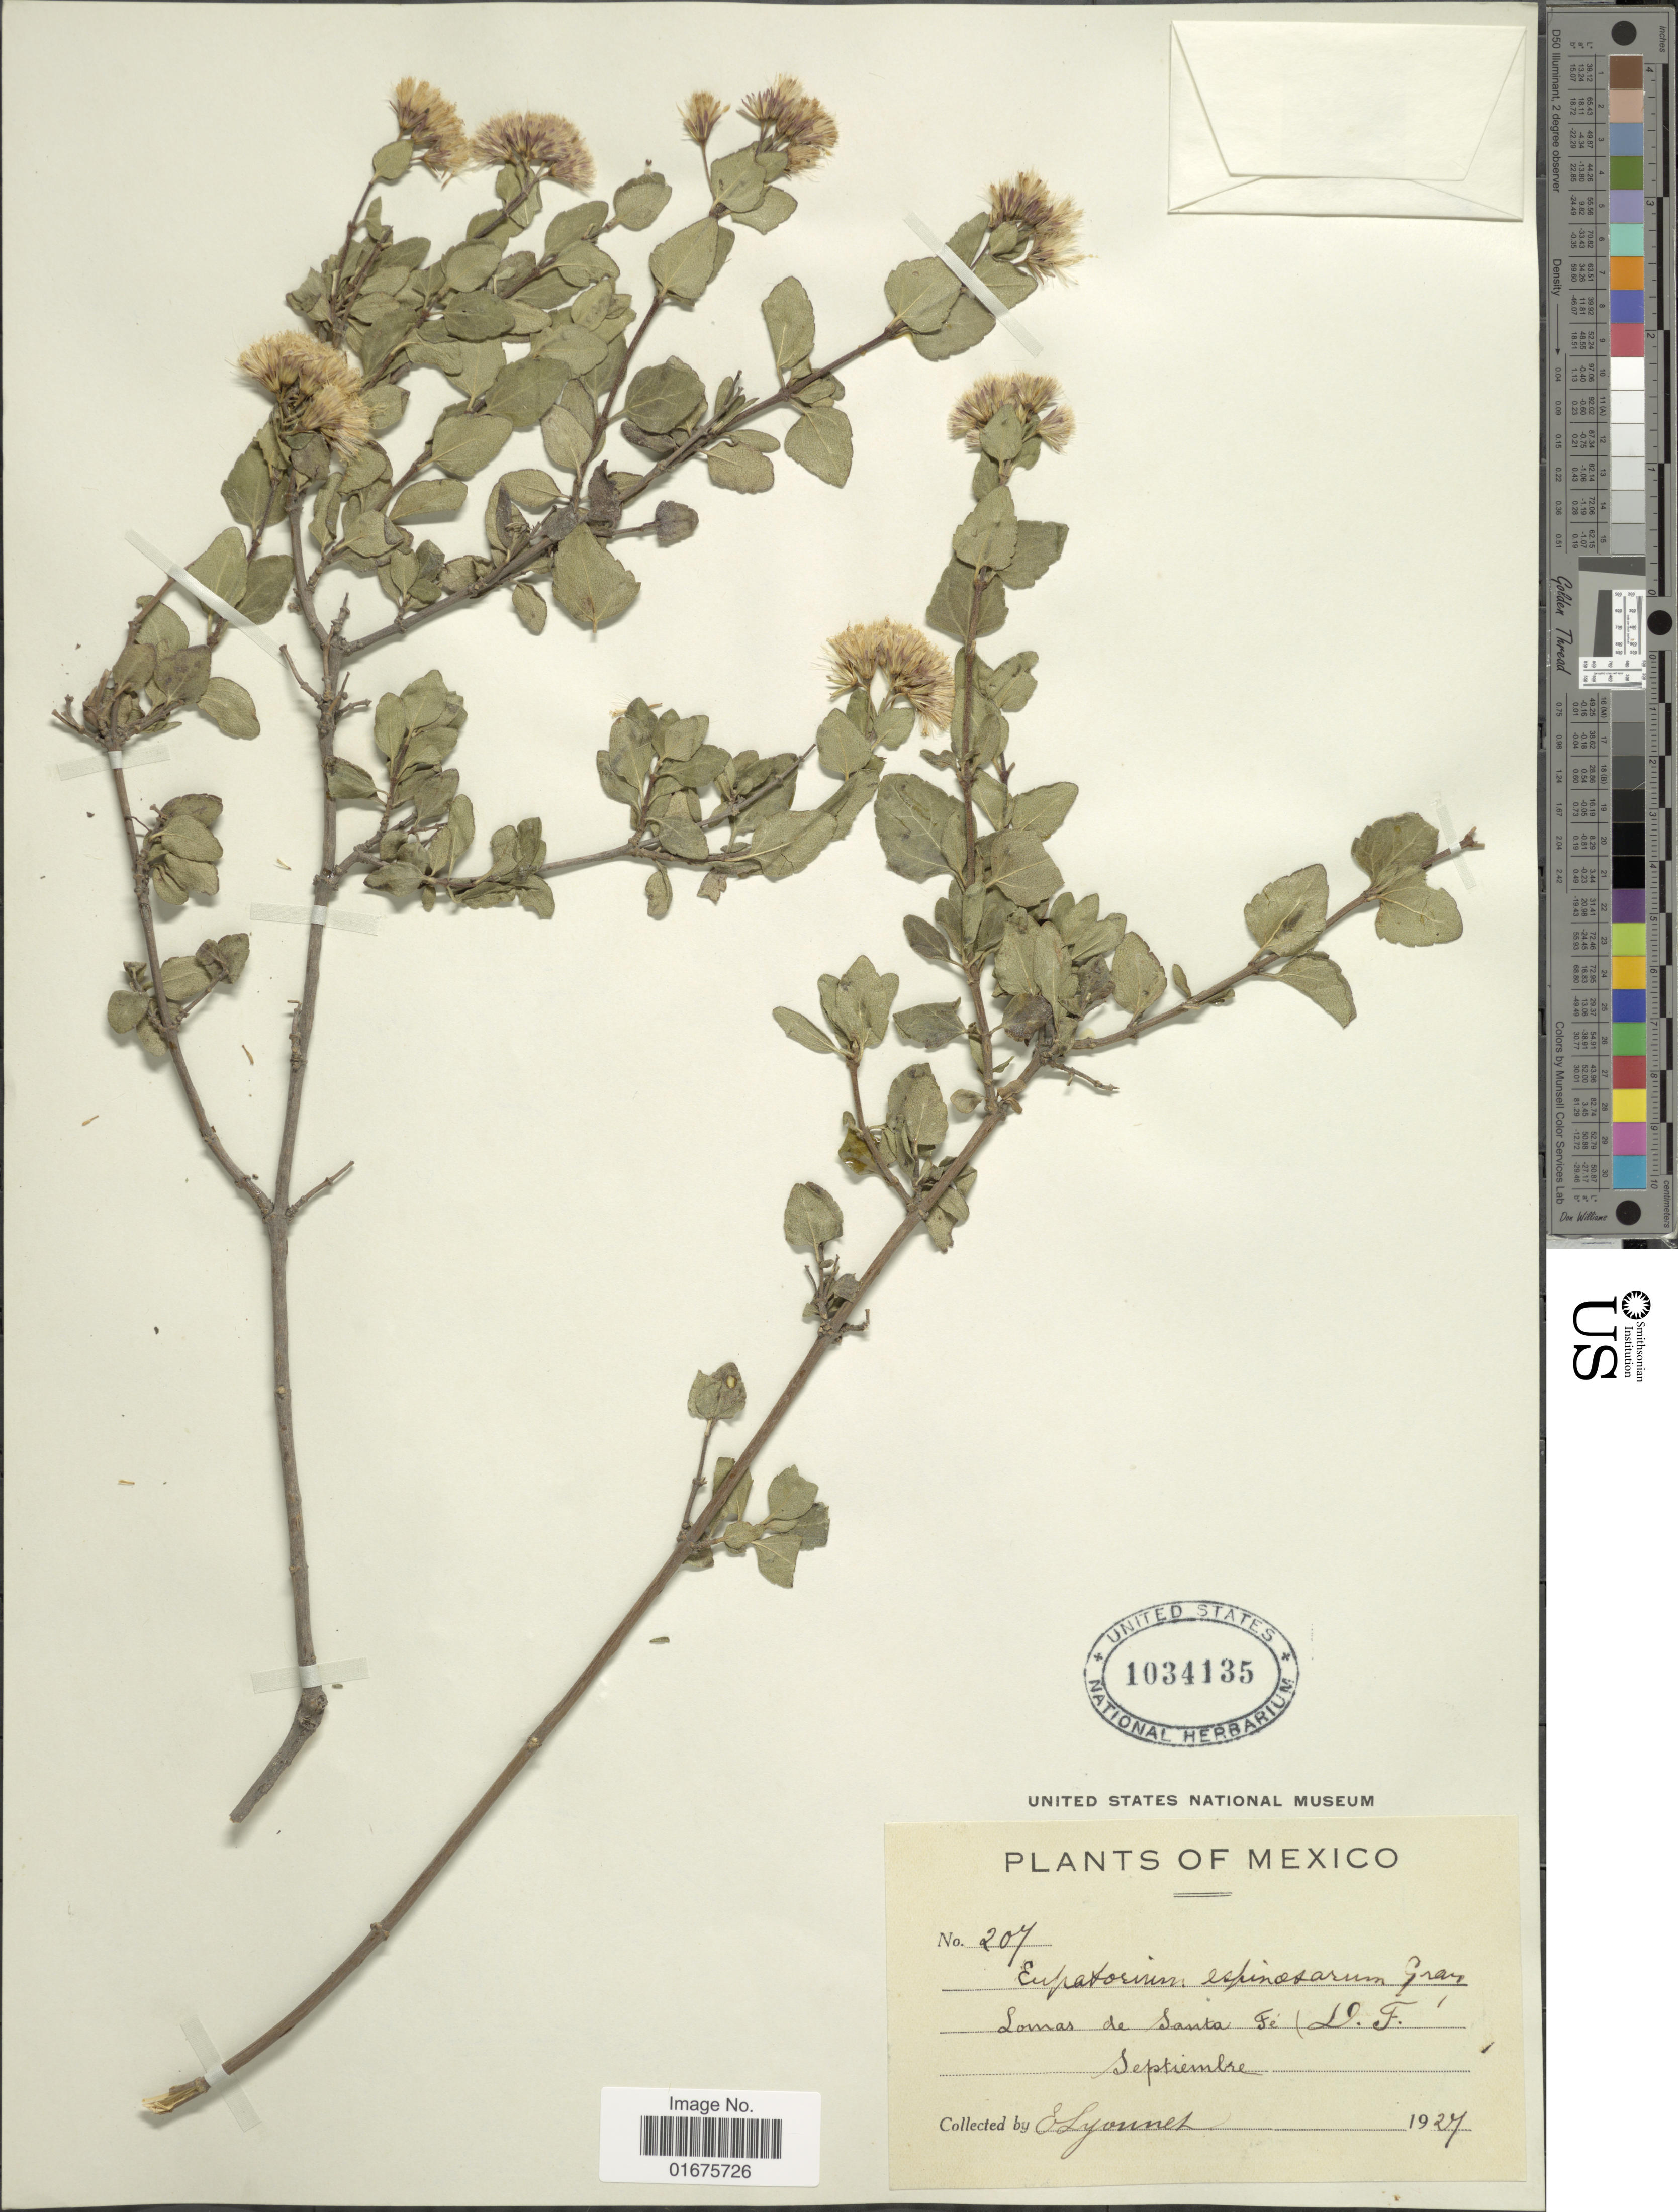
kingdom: Plantae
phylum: Tracheophyta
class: Magnoliopsida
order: Asterales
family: Asteraceae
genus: Ageratina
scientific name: Ageratina espinosarum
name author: (A. Gray) R.M. King & H. Rob.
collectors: E. Lyonnet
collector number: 207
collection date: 1927-09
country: Mexico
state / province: Distrito Federal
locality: Lomas de Santa Fe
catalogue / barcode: US 1034135